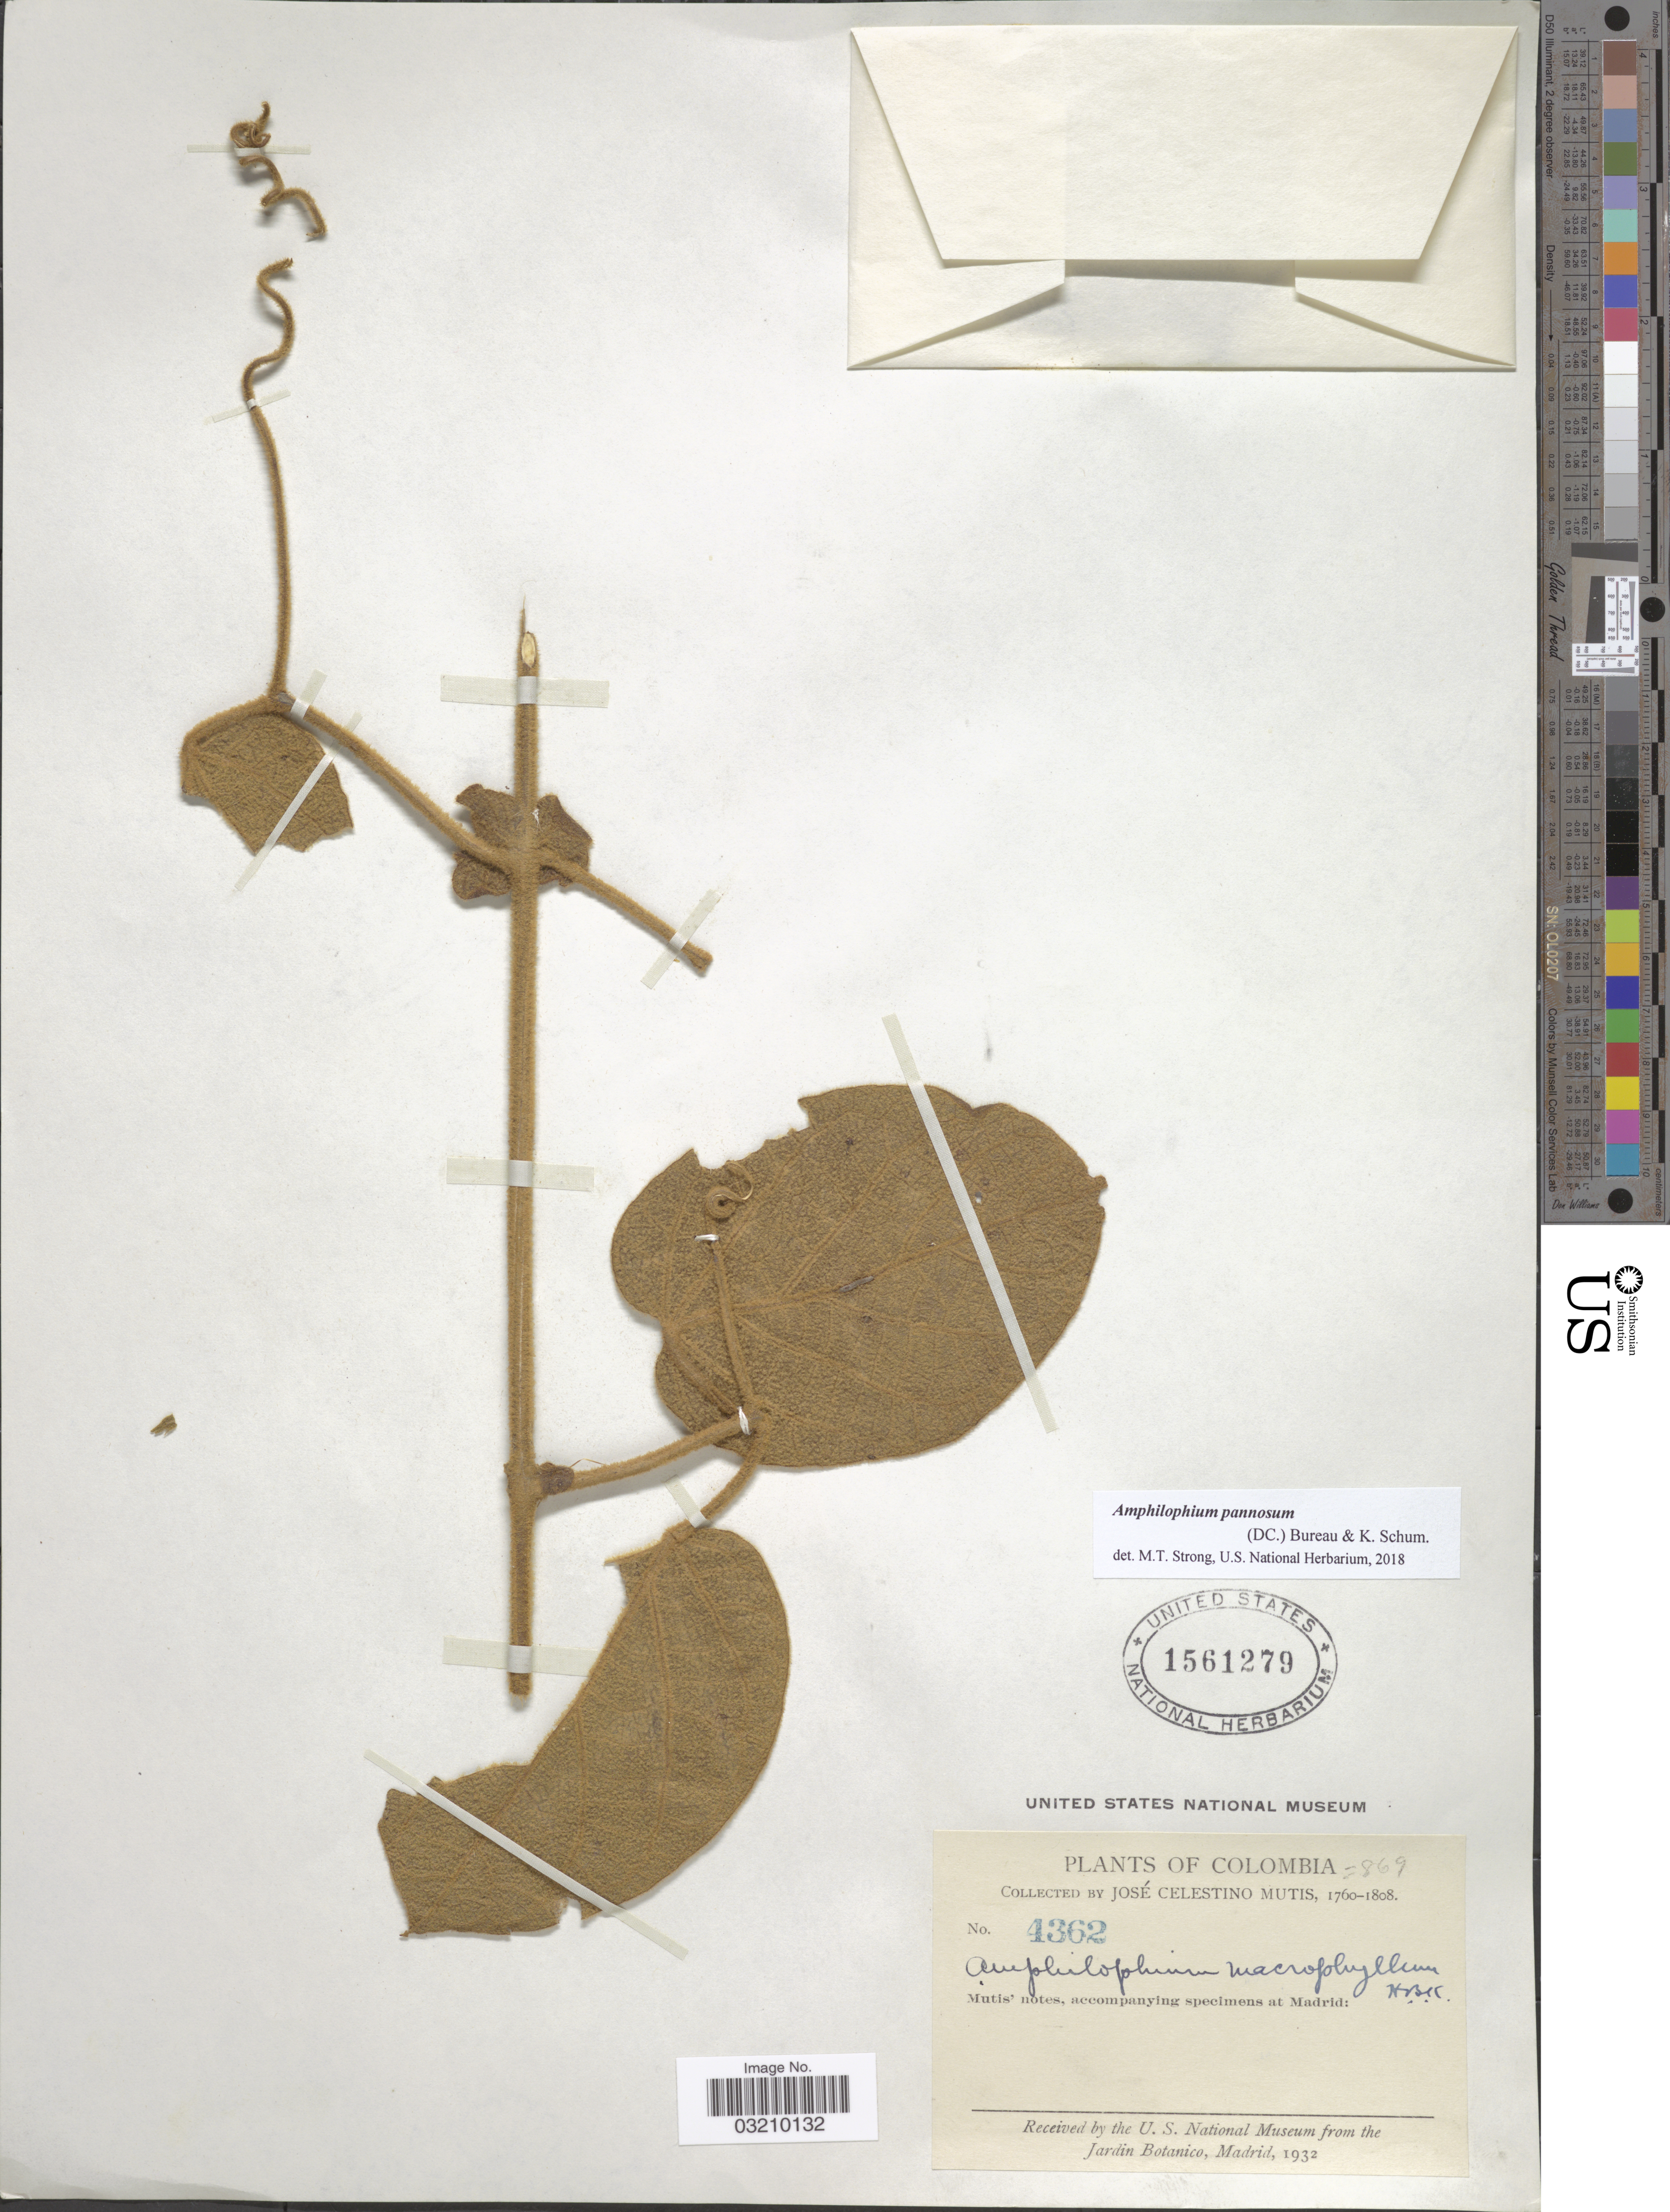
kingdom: Plantae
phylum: Tracheophyta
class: Magnoliopsida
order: Lamiales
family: Bignoniaceae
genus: Amphilophium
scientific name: Amphilophium pannosum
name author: (DC.) Bureau & K. Schum.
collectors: J. C. B. Mutis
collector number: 4362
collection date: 1760/1808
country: Colombia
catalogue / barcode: US 1561279